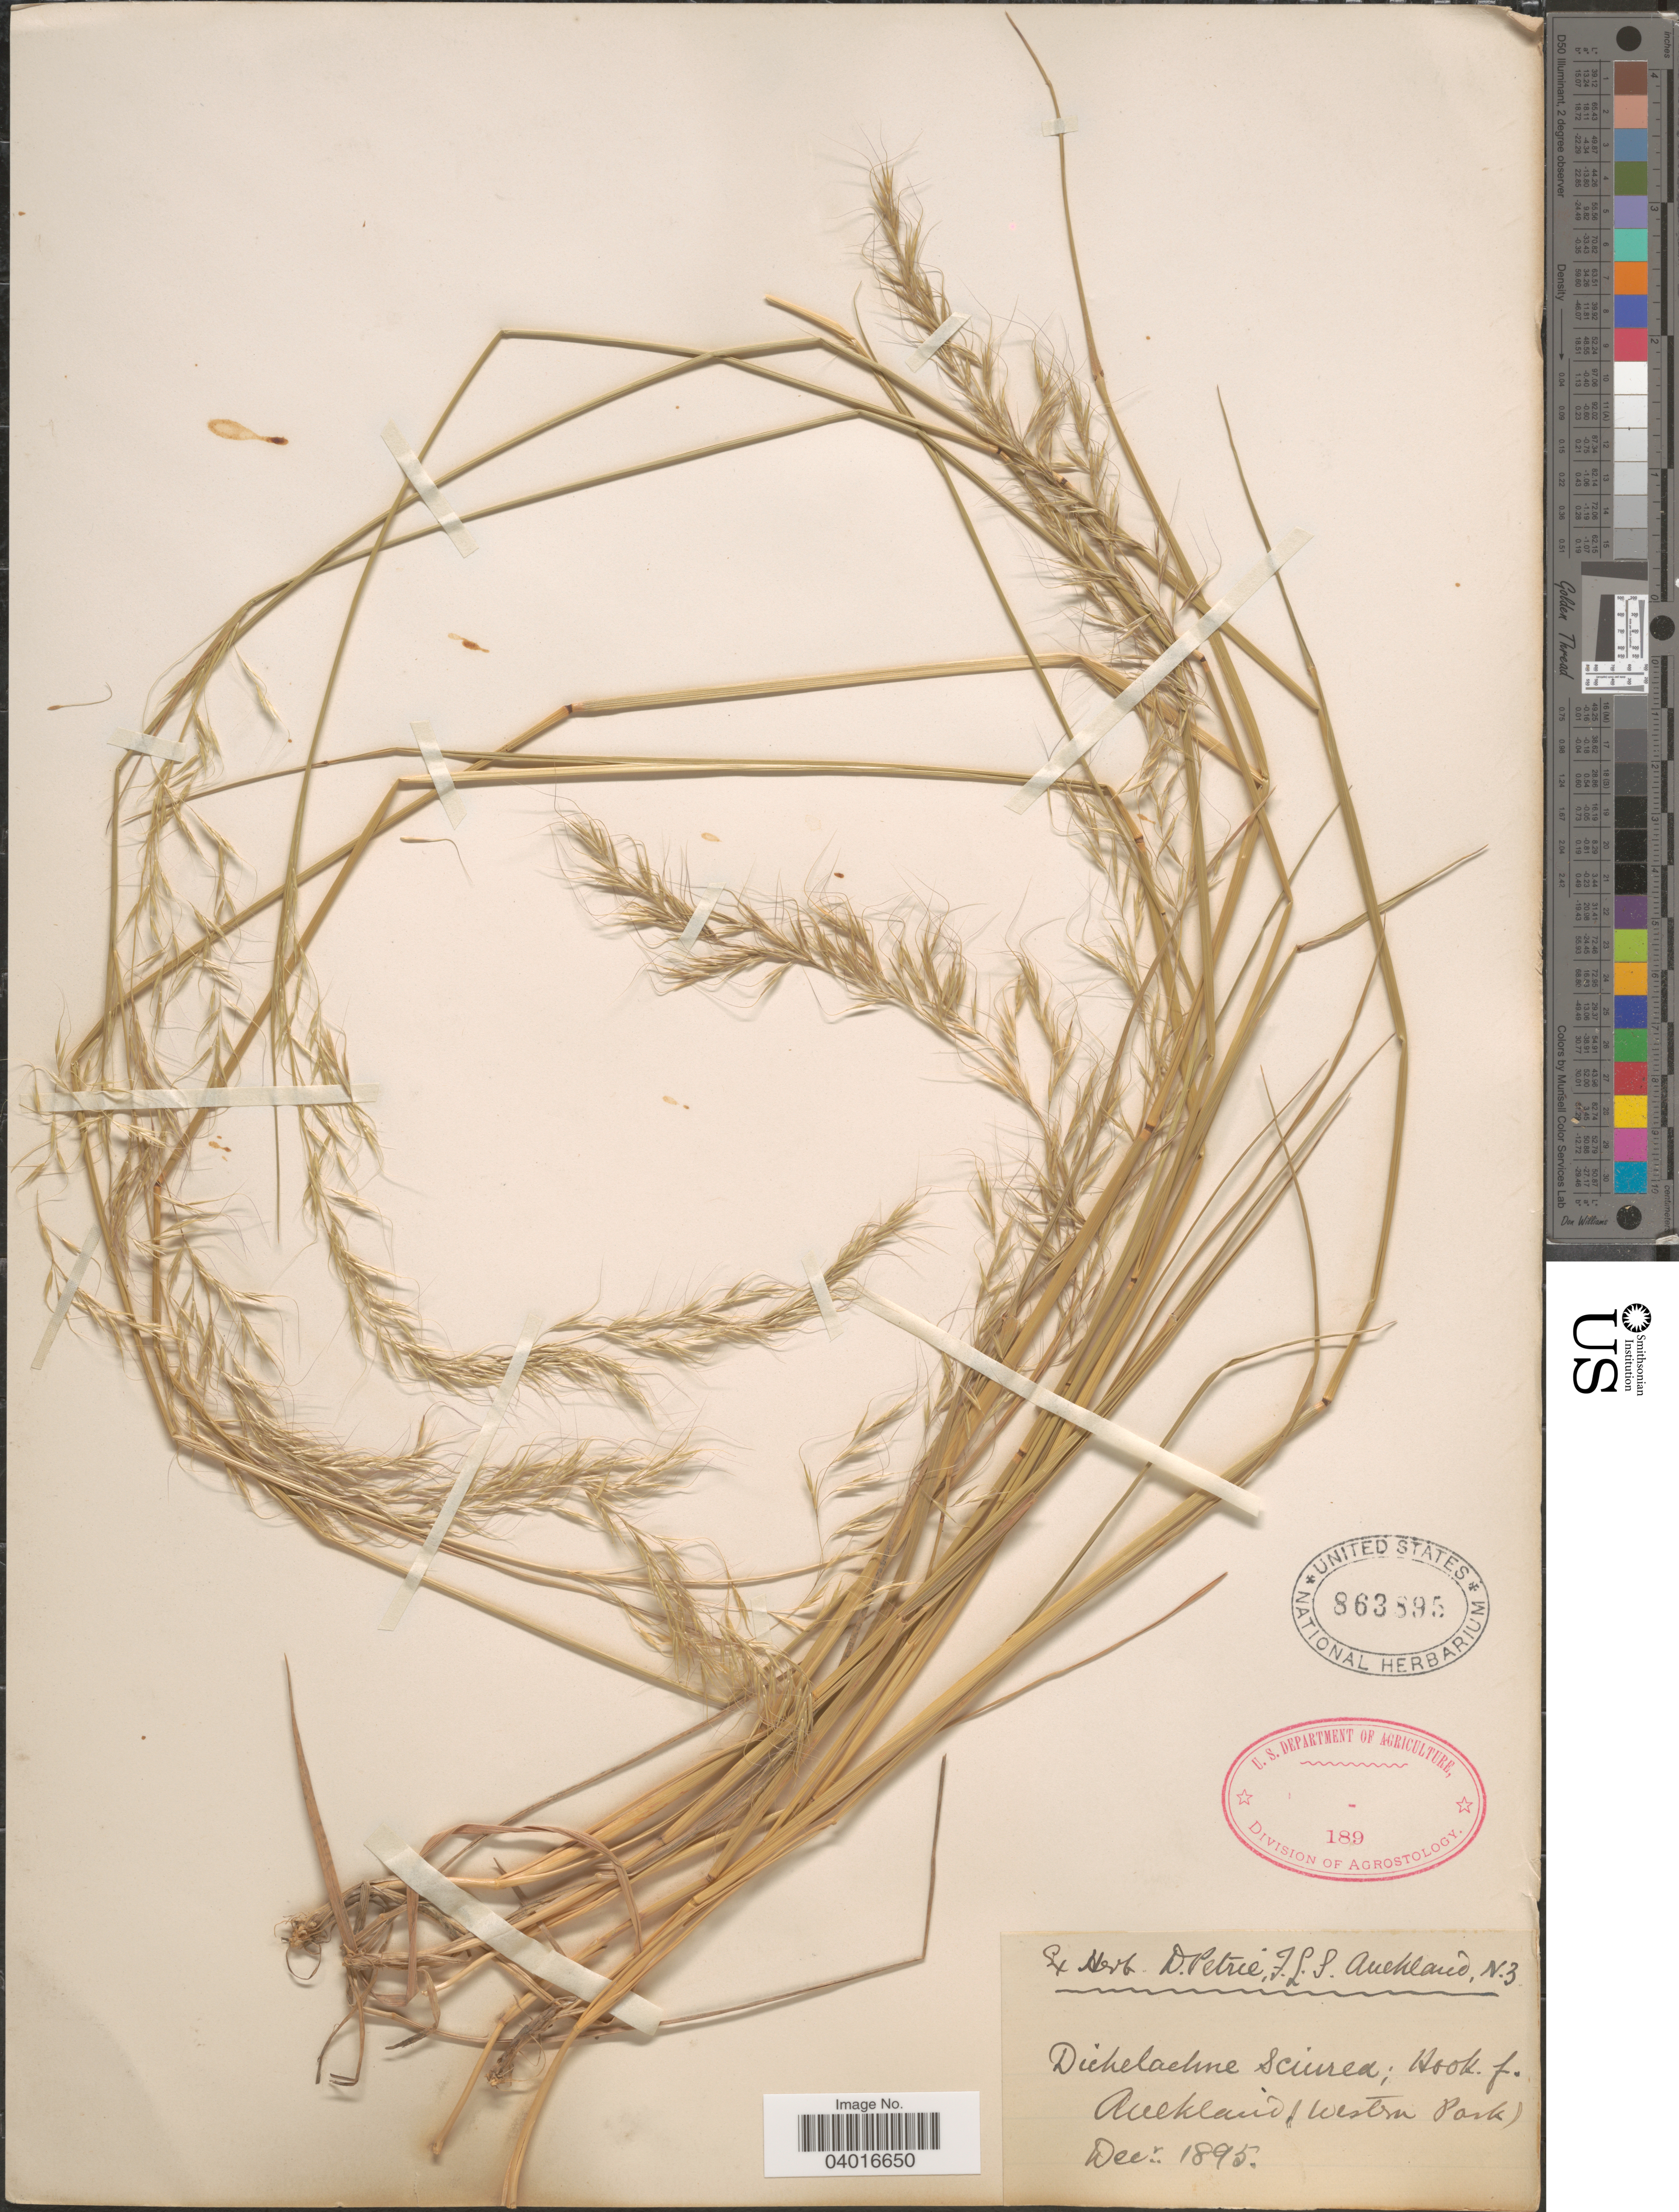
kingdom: Plantae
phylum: Tracheophyta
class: Liliopsida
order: Poales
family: Poaceae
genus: Dichelachne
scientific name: Dichelachne sp.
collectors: Ex Herb D. Petrie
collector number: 3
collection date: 1895-12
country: New Zealand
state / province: Auckland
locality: Western Park.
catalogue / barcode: US 863895